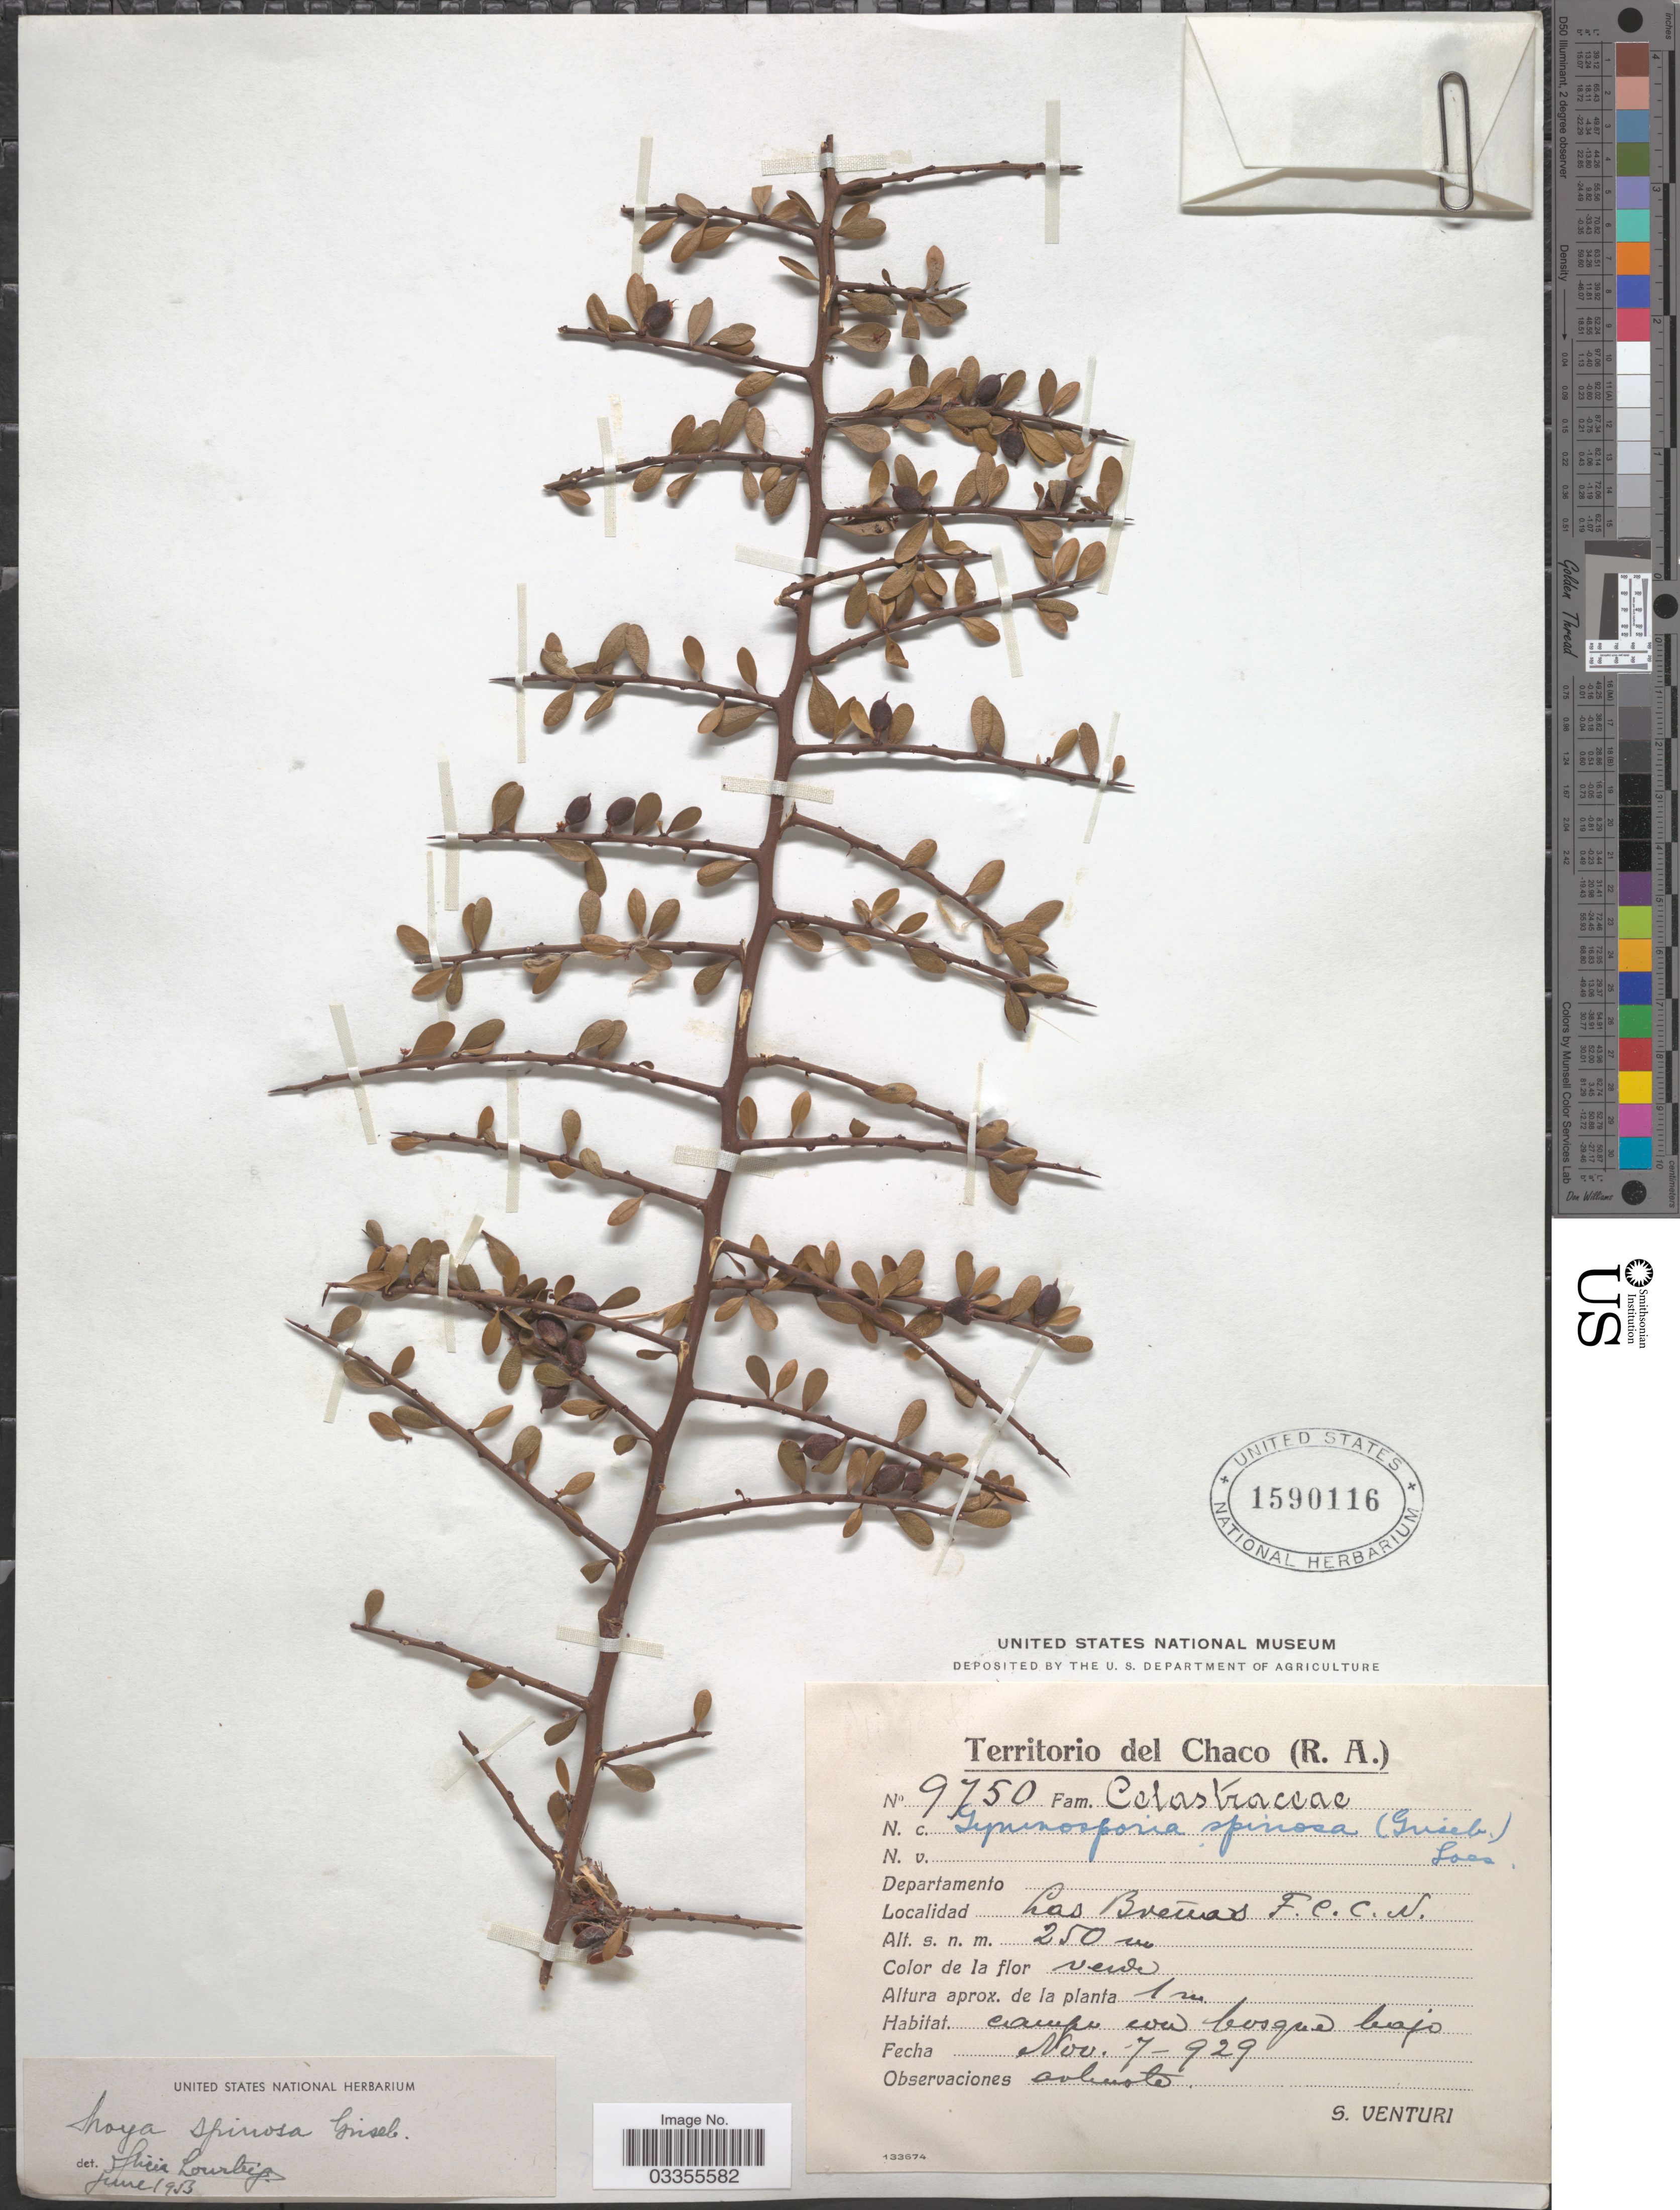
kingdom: Plantae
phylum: Tracheophyta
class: Magnoliopsida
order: Celastrales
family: Celastraceae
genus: Maytenus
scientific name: Maytenus spinosa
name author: (Griseb.) Lourteig & O'Donell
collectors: S. Venturi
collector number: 9750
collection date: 1929-11-07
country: Argentina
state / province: Chaco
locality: (R. A.) Las Breñas F.C.C.N.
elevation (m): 250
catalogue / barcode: US 1590116